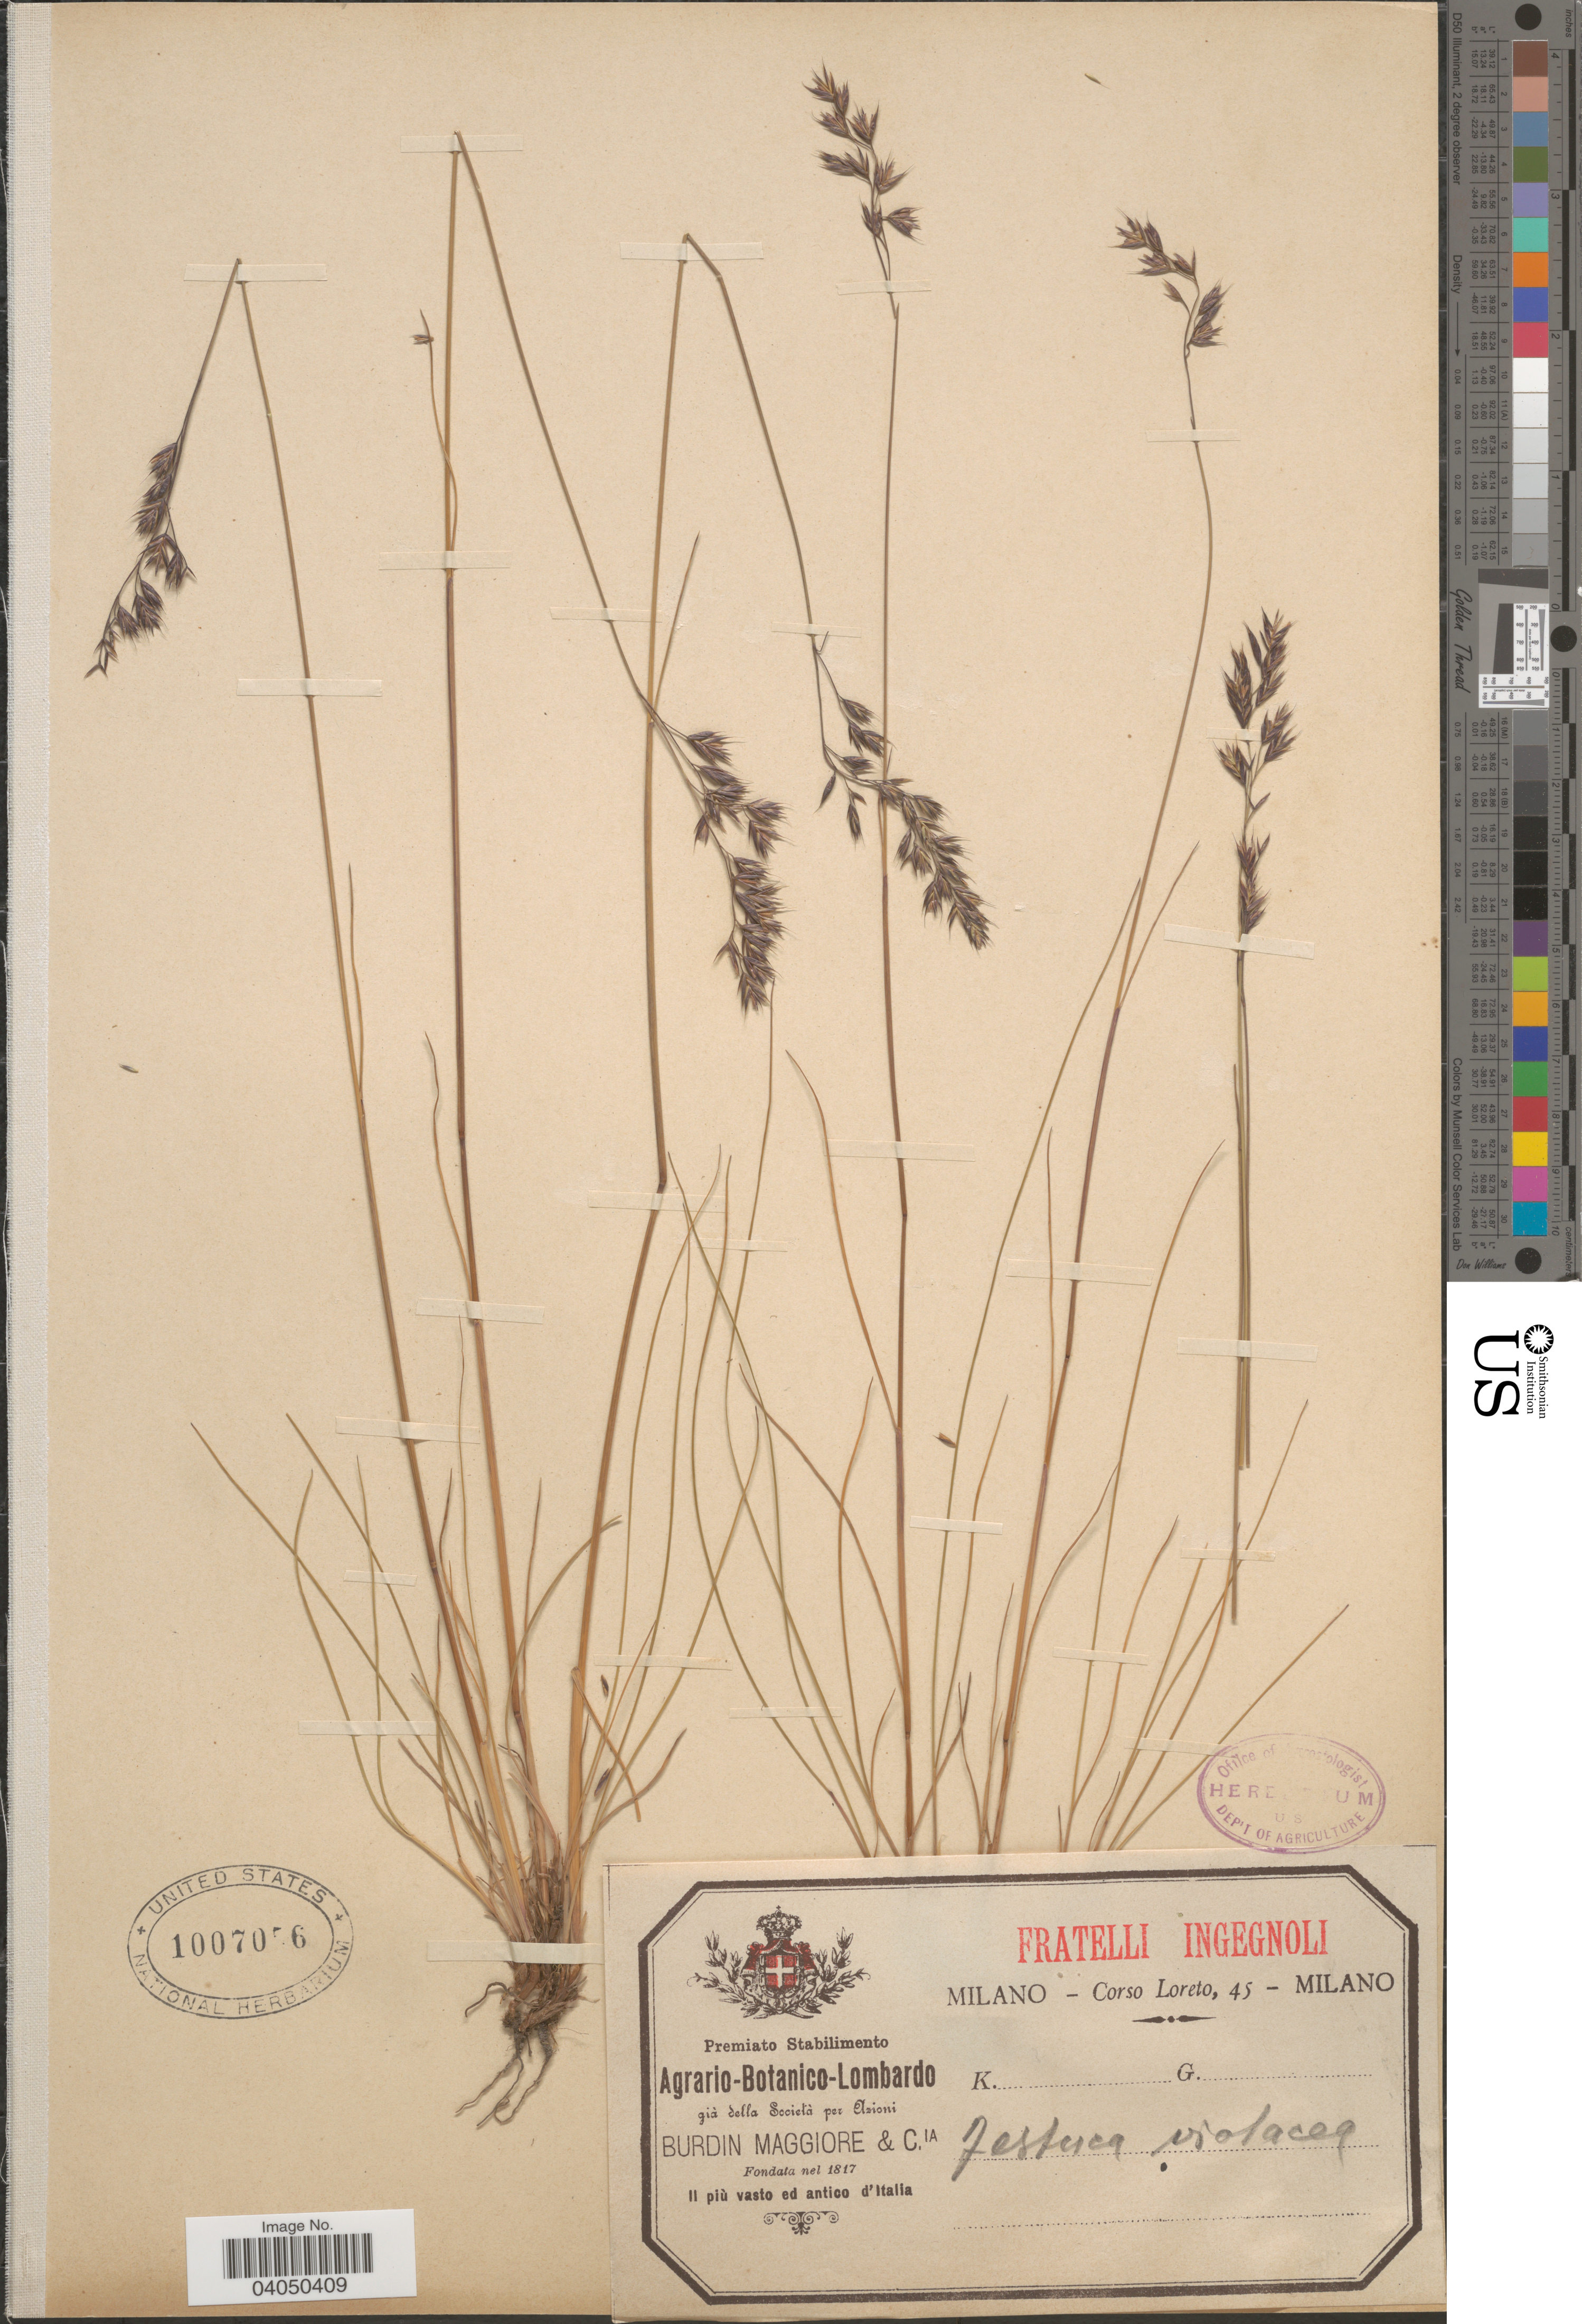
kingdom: Plantae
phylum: Tracheophyta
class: Liliopsida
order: Poales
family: Poaceae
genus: Festuca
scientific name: Festuca violacea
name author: Gaudin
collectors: Loreto, C.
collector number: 45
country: Italy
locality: Milano.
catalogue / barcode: US 1007056